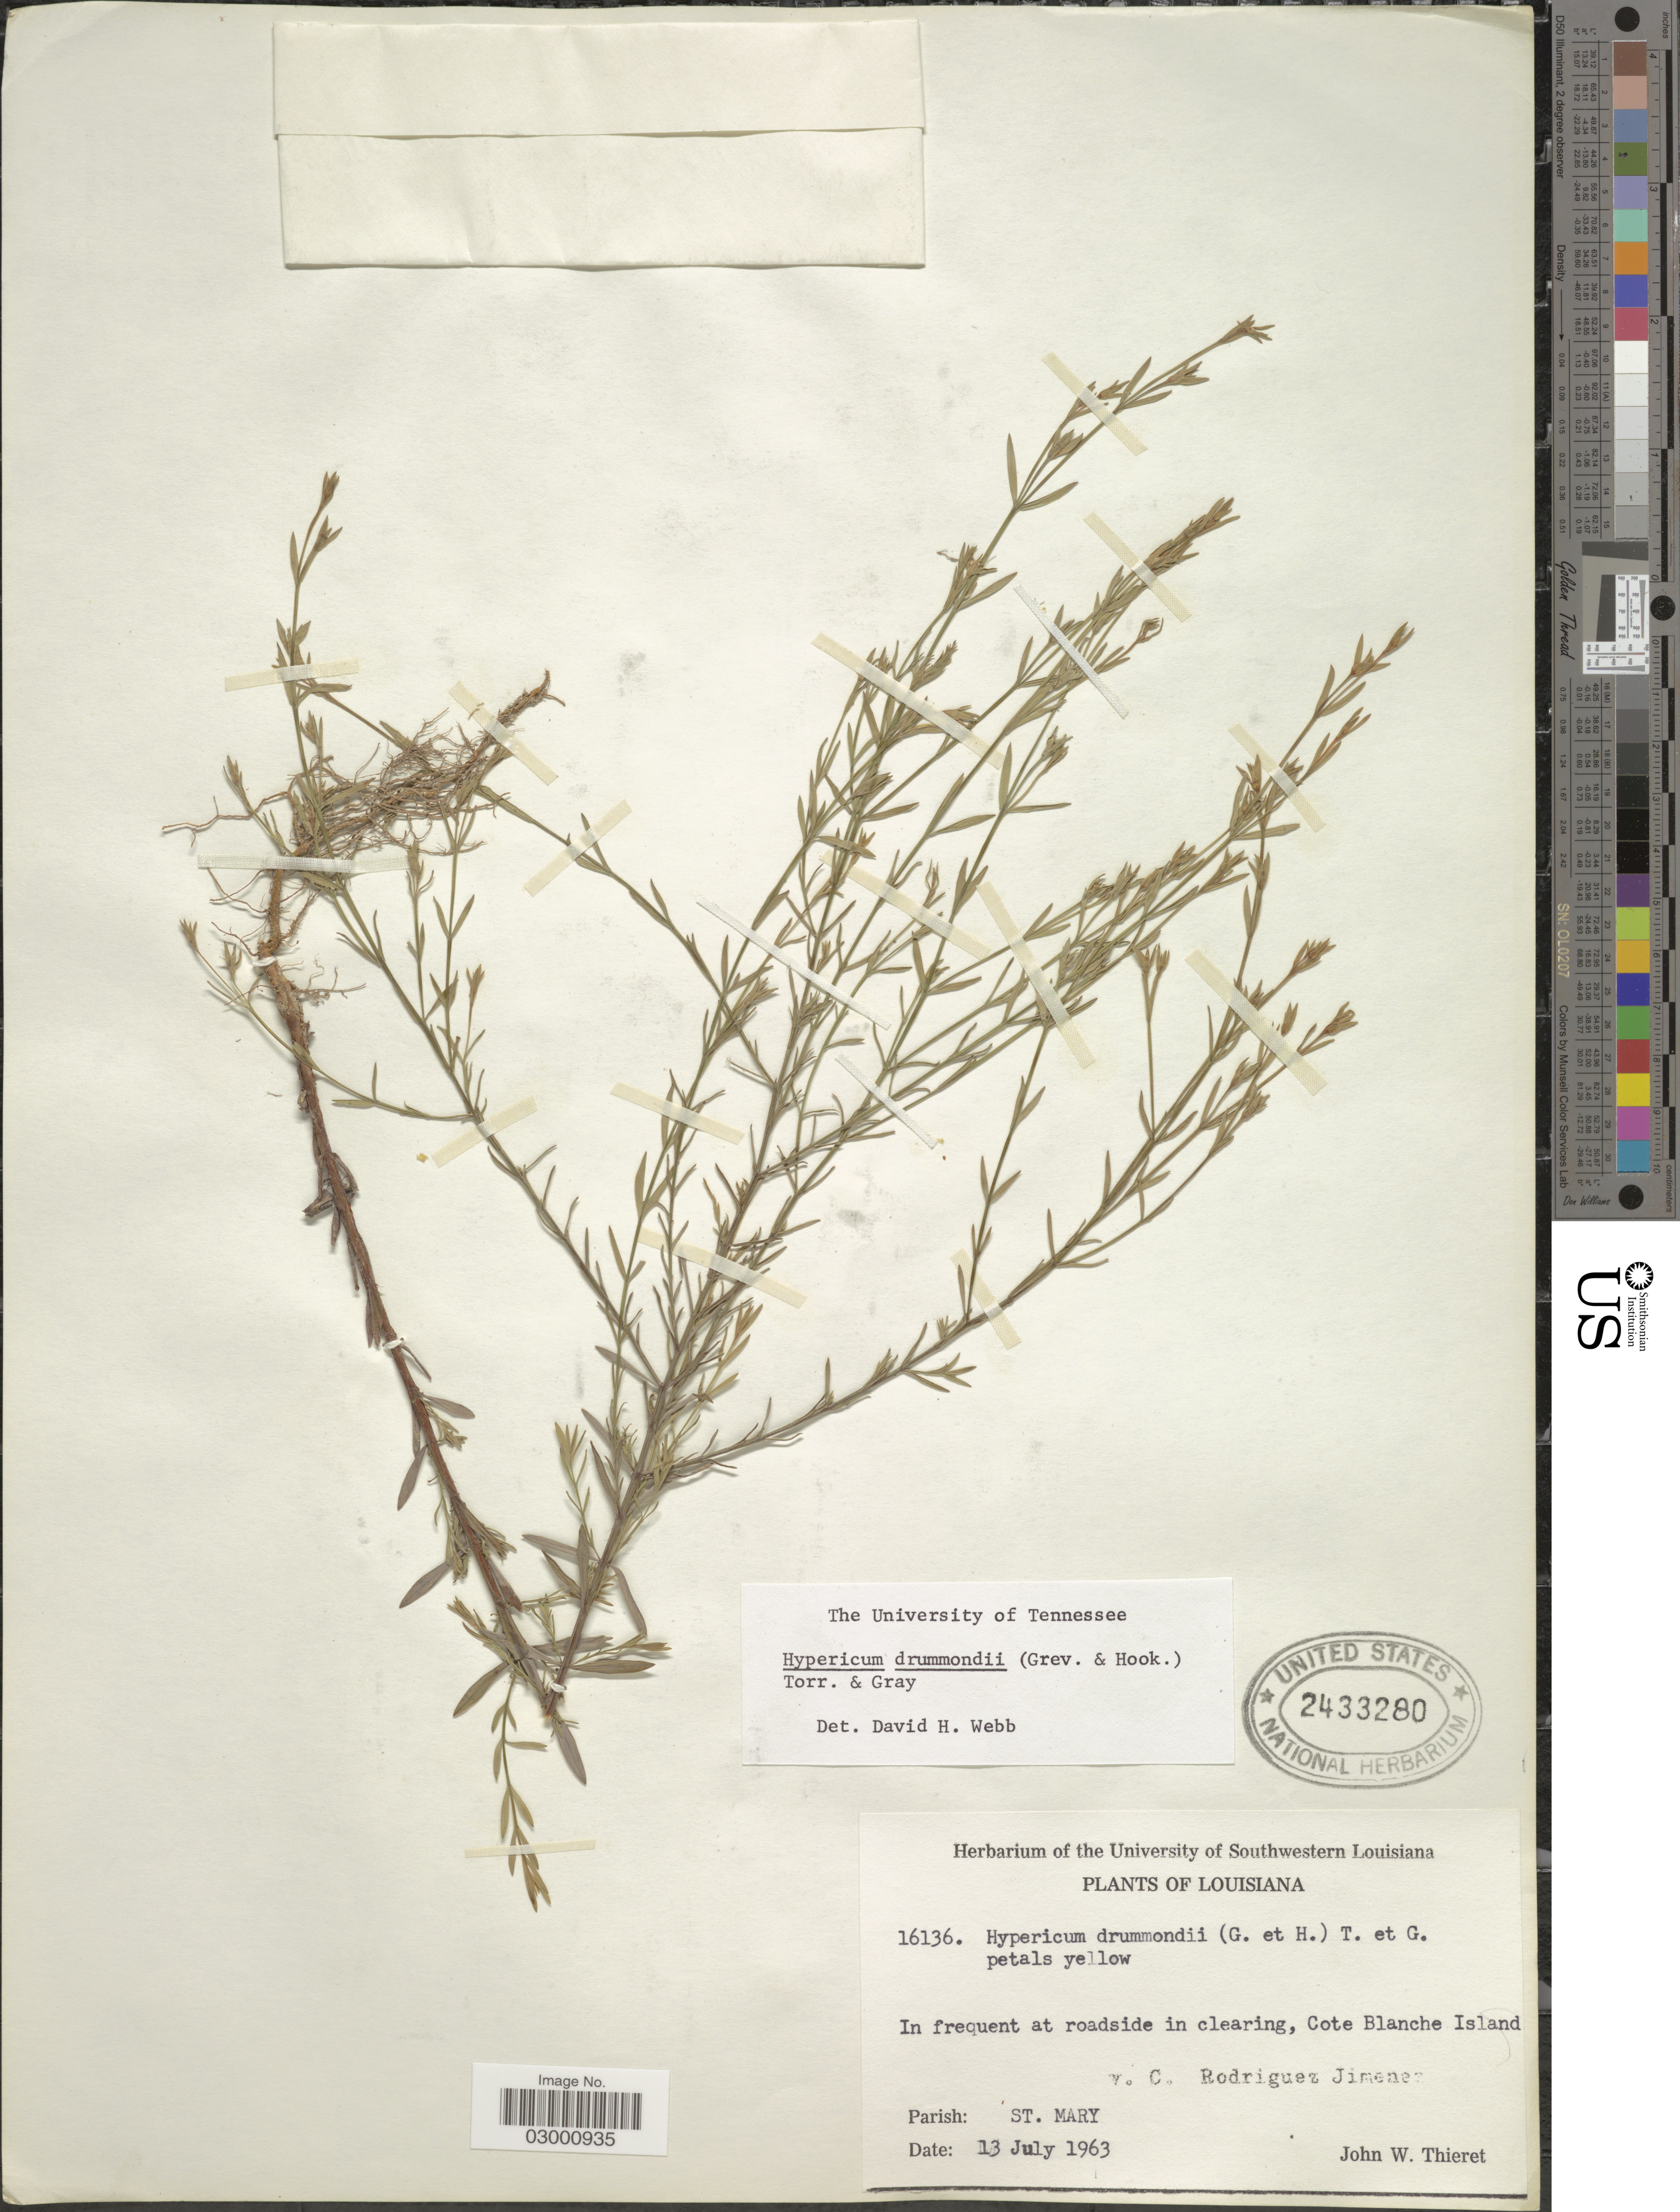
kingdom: Plantae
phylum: Tracheophyta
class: Magnoliopsida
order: Malpighiales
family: Hypericaceae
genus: Hypericum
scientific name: Hypericum drummondii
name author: (Grev. & Hook.) Torr. & A. Gray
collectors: J. W. Thieret & v. C. Rodríguez Jiménez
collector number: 16136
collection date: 1963-07-13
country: United States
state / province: Louisiana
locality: Cote Blanche Island. Parish: St. Mary.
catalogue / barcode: US 2433280